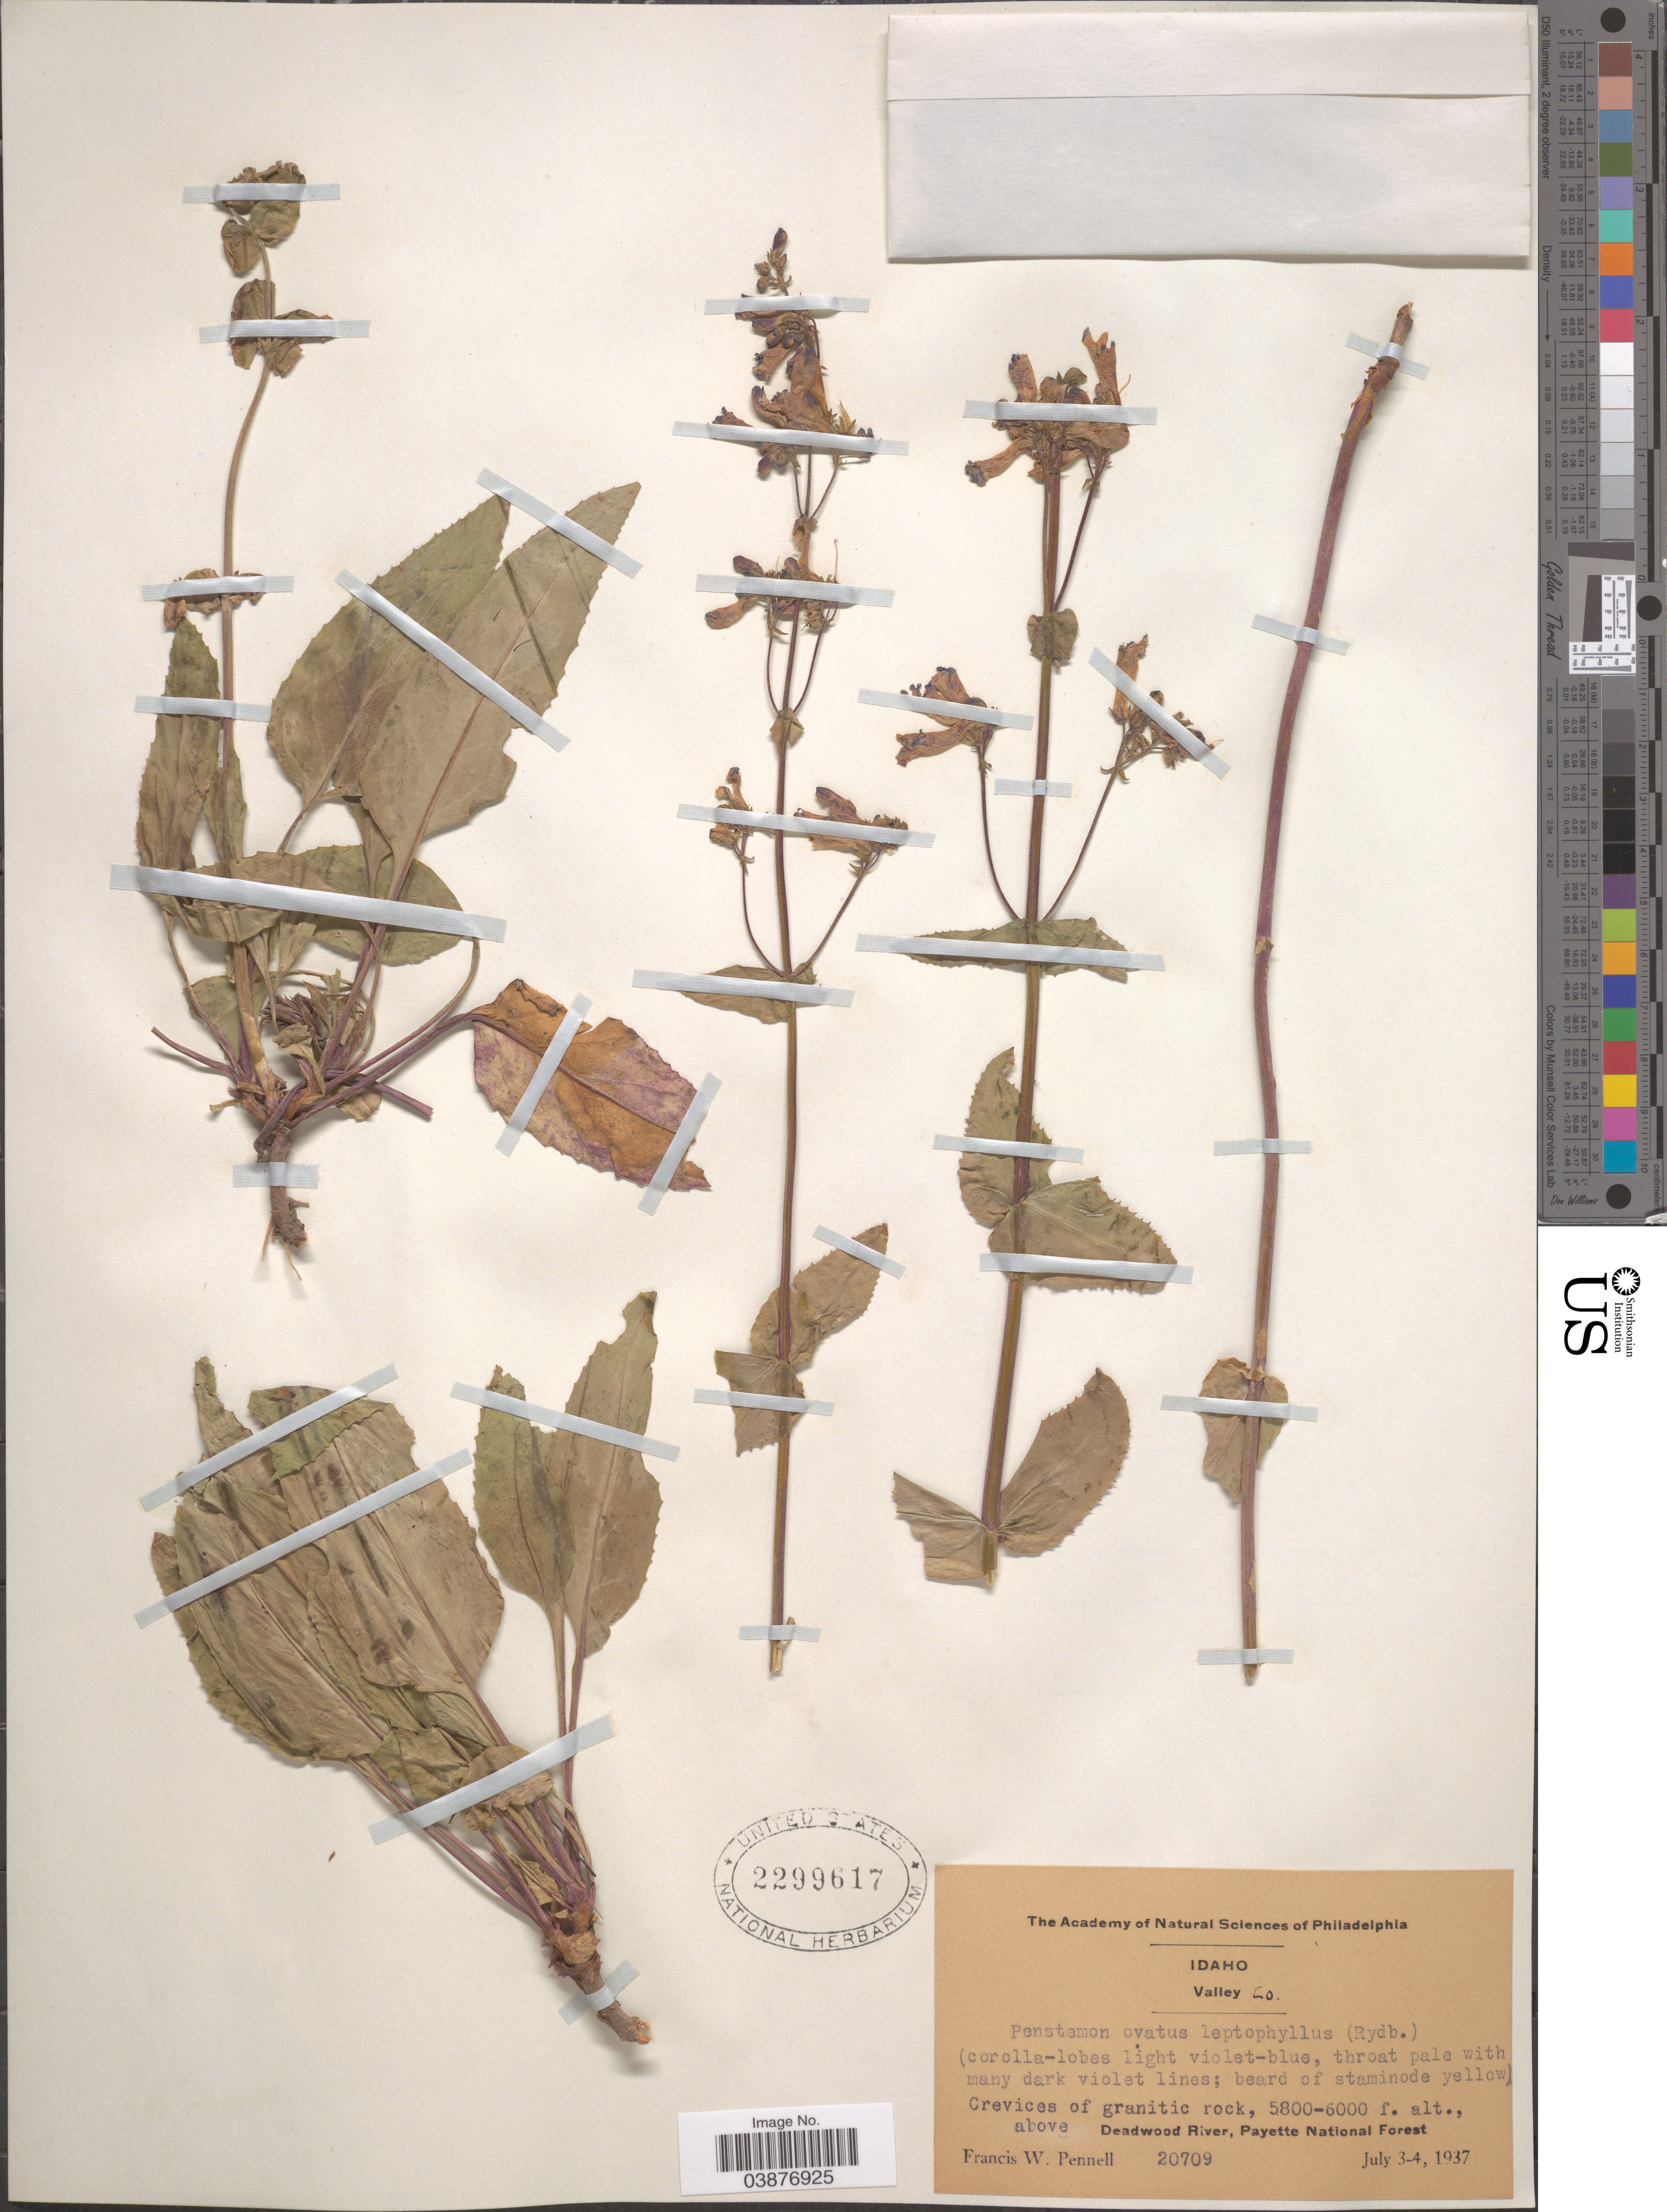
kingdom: Plantae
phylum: Tracheophyta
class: Magnoliopsida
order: Lamiales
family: Plantaginaceae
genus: Penstemon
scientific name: Penstemon ovatus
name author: Douglas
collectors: F. W. Pennell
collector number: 20709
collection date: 1937-07-03/1937-07-04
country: United States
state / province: Idaho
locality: Valley Co. Crevices of granitic rock, above Deadwood River, Payette National Forest.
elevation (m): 1768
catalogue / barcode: US 2299617